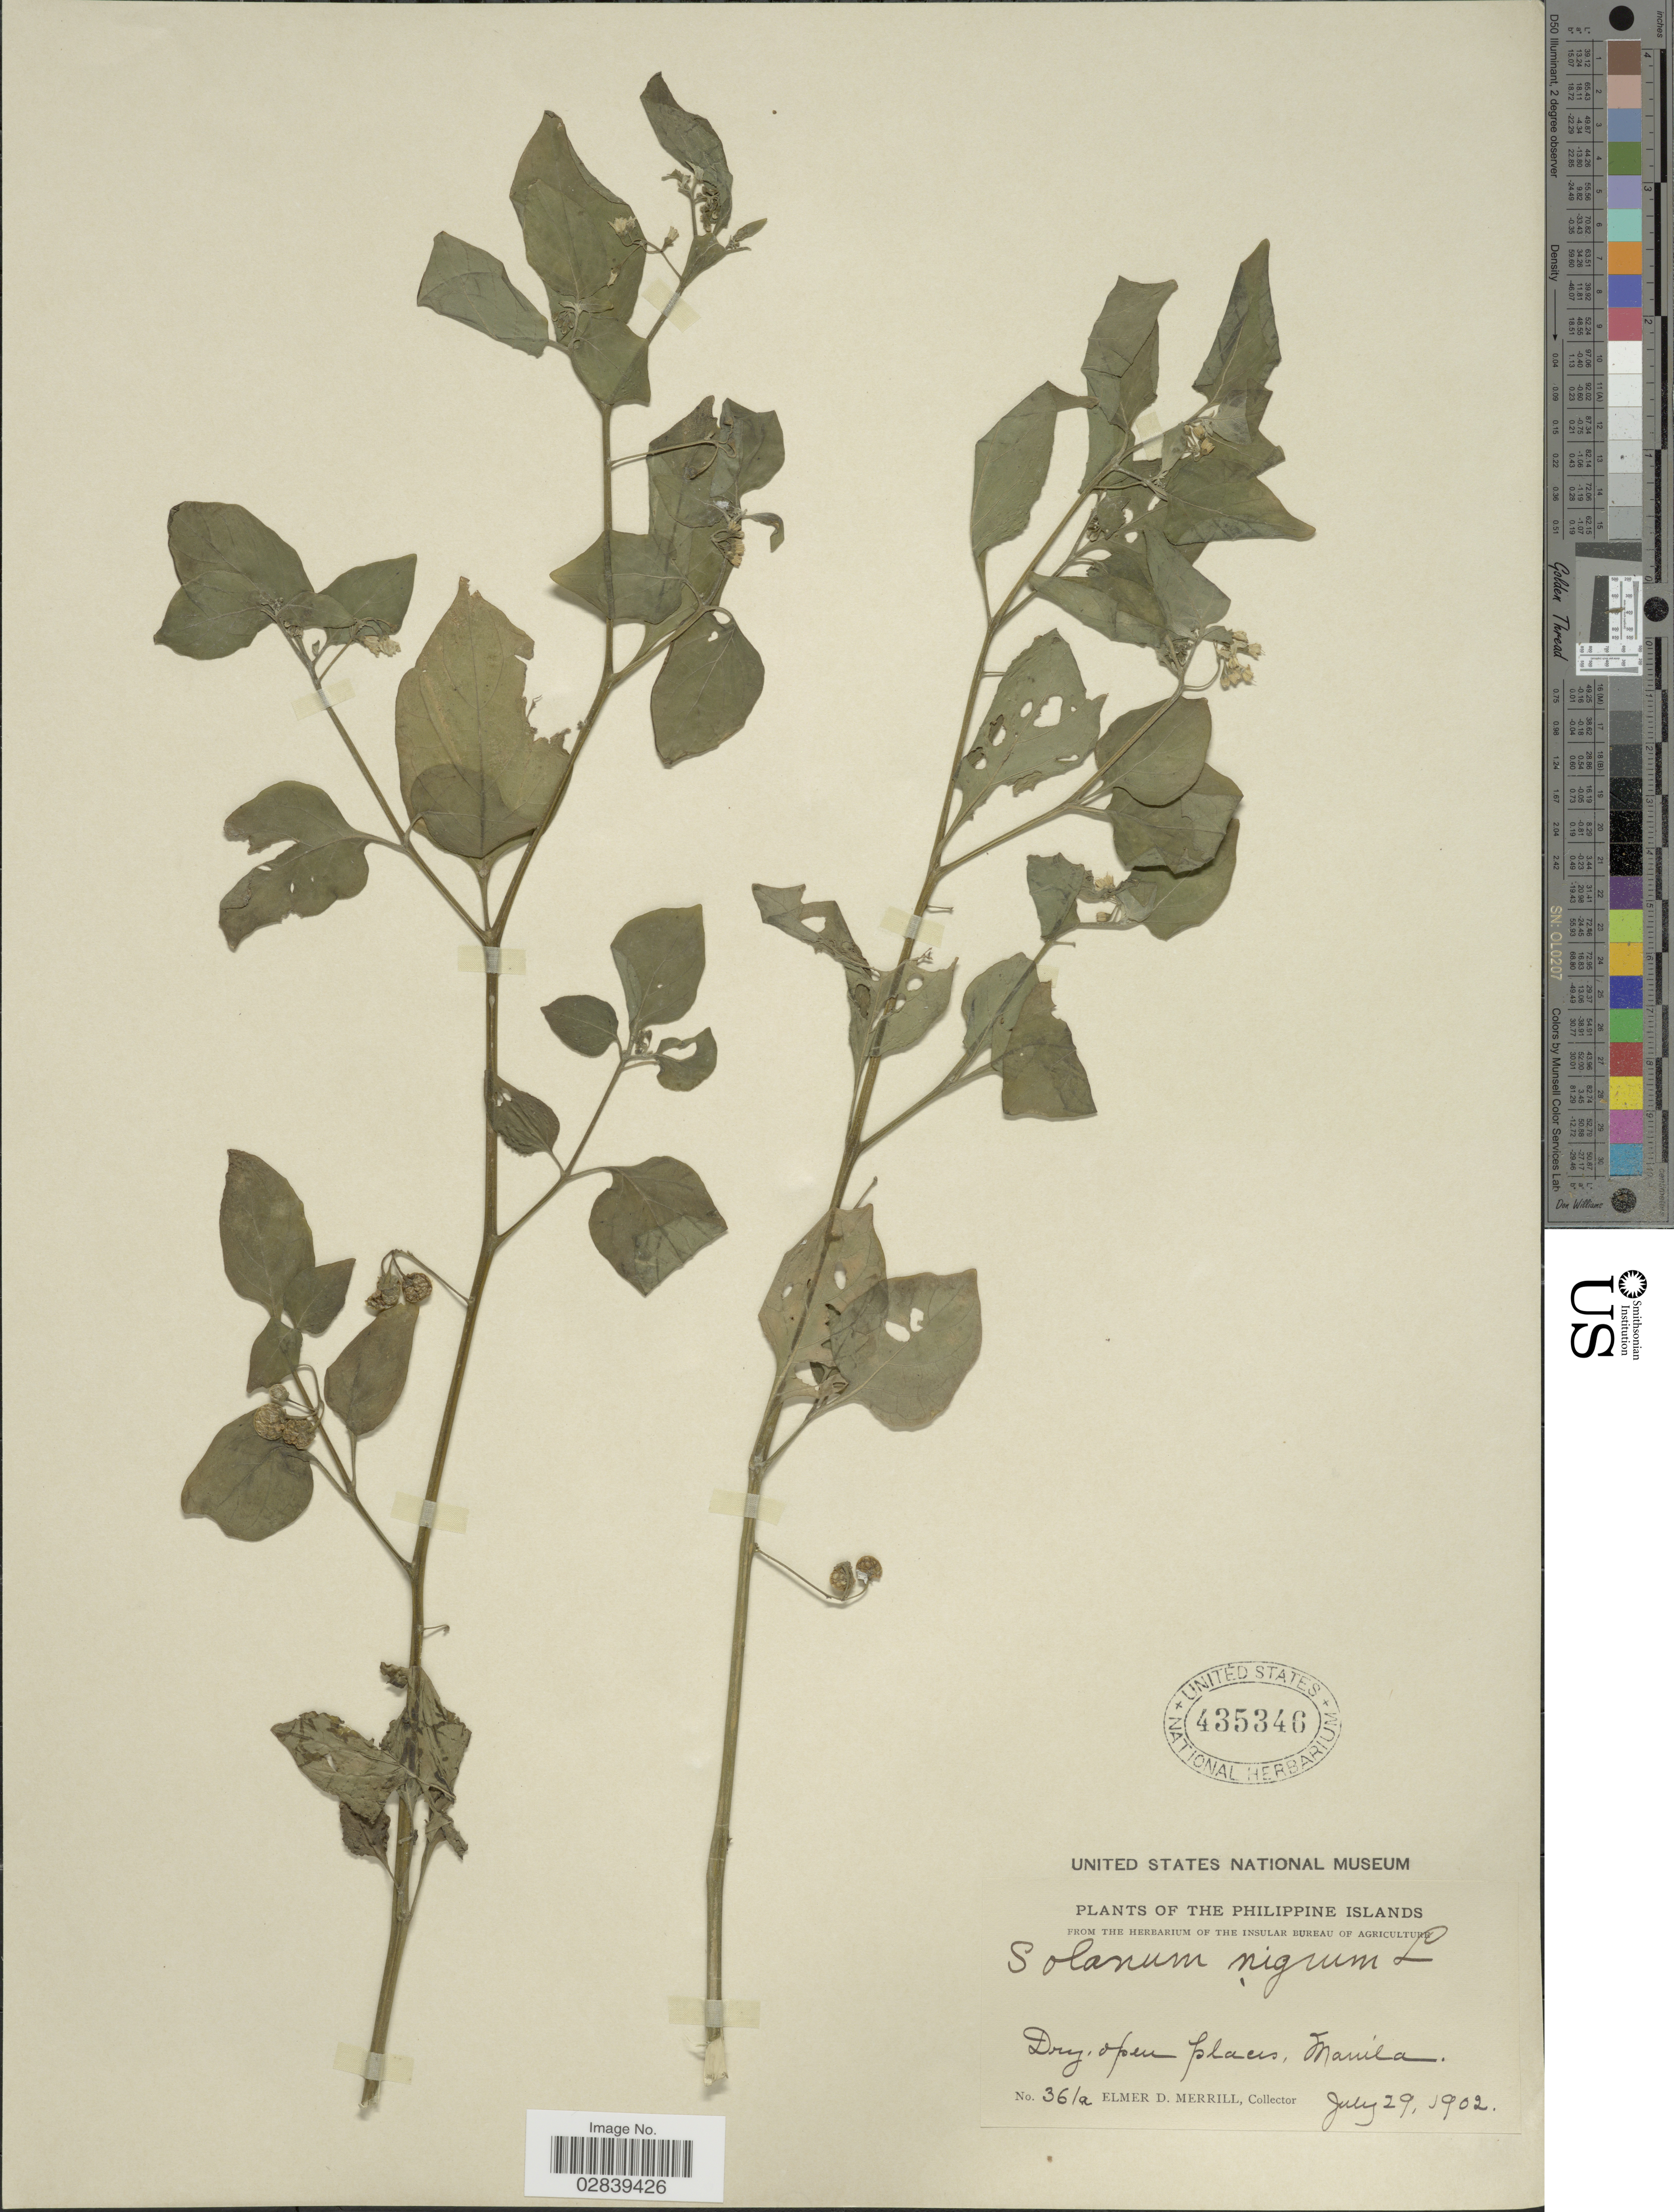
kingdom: Plantae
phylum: Tracheophyta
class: Magnoliopsida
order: Solanales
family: Solanaceae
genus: Solanum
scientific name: Solanum nigrum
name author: L.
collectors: E. D. Merrill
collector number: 361a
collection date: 1902-07-29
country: Philippines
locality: Manila.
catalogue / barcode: US 435346